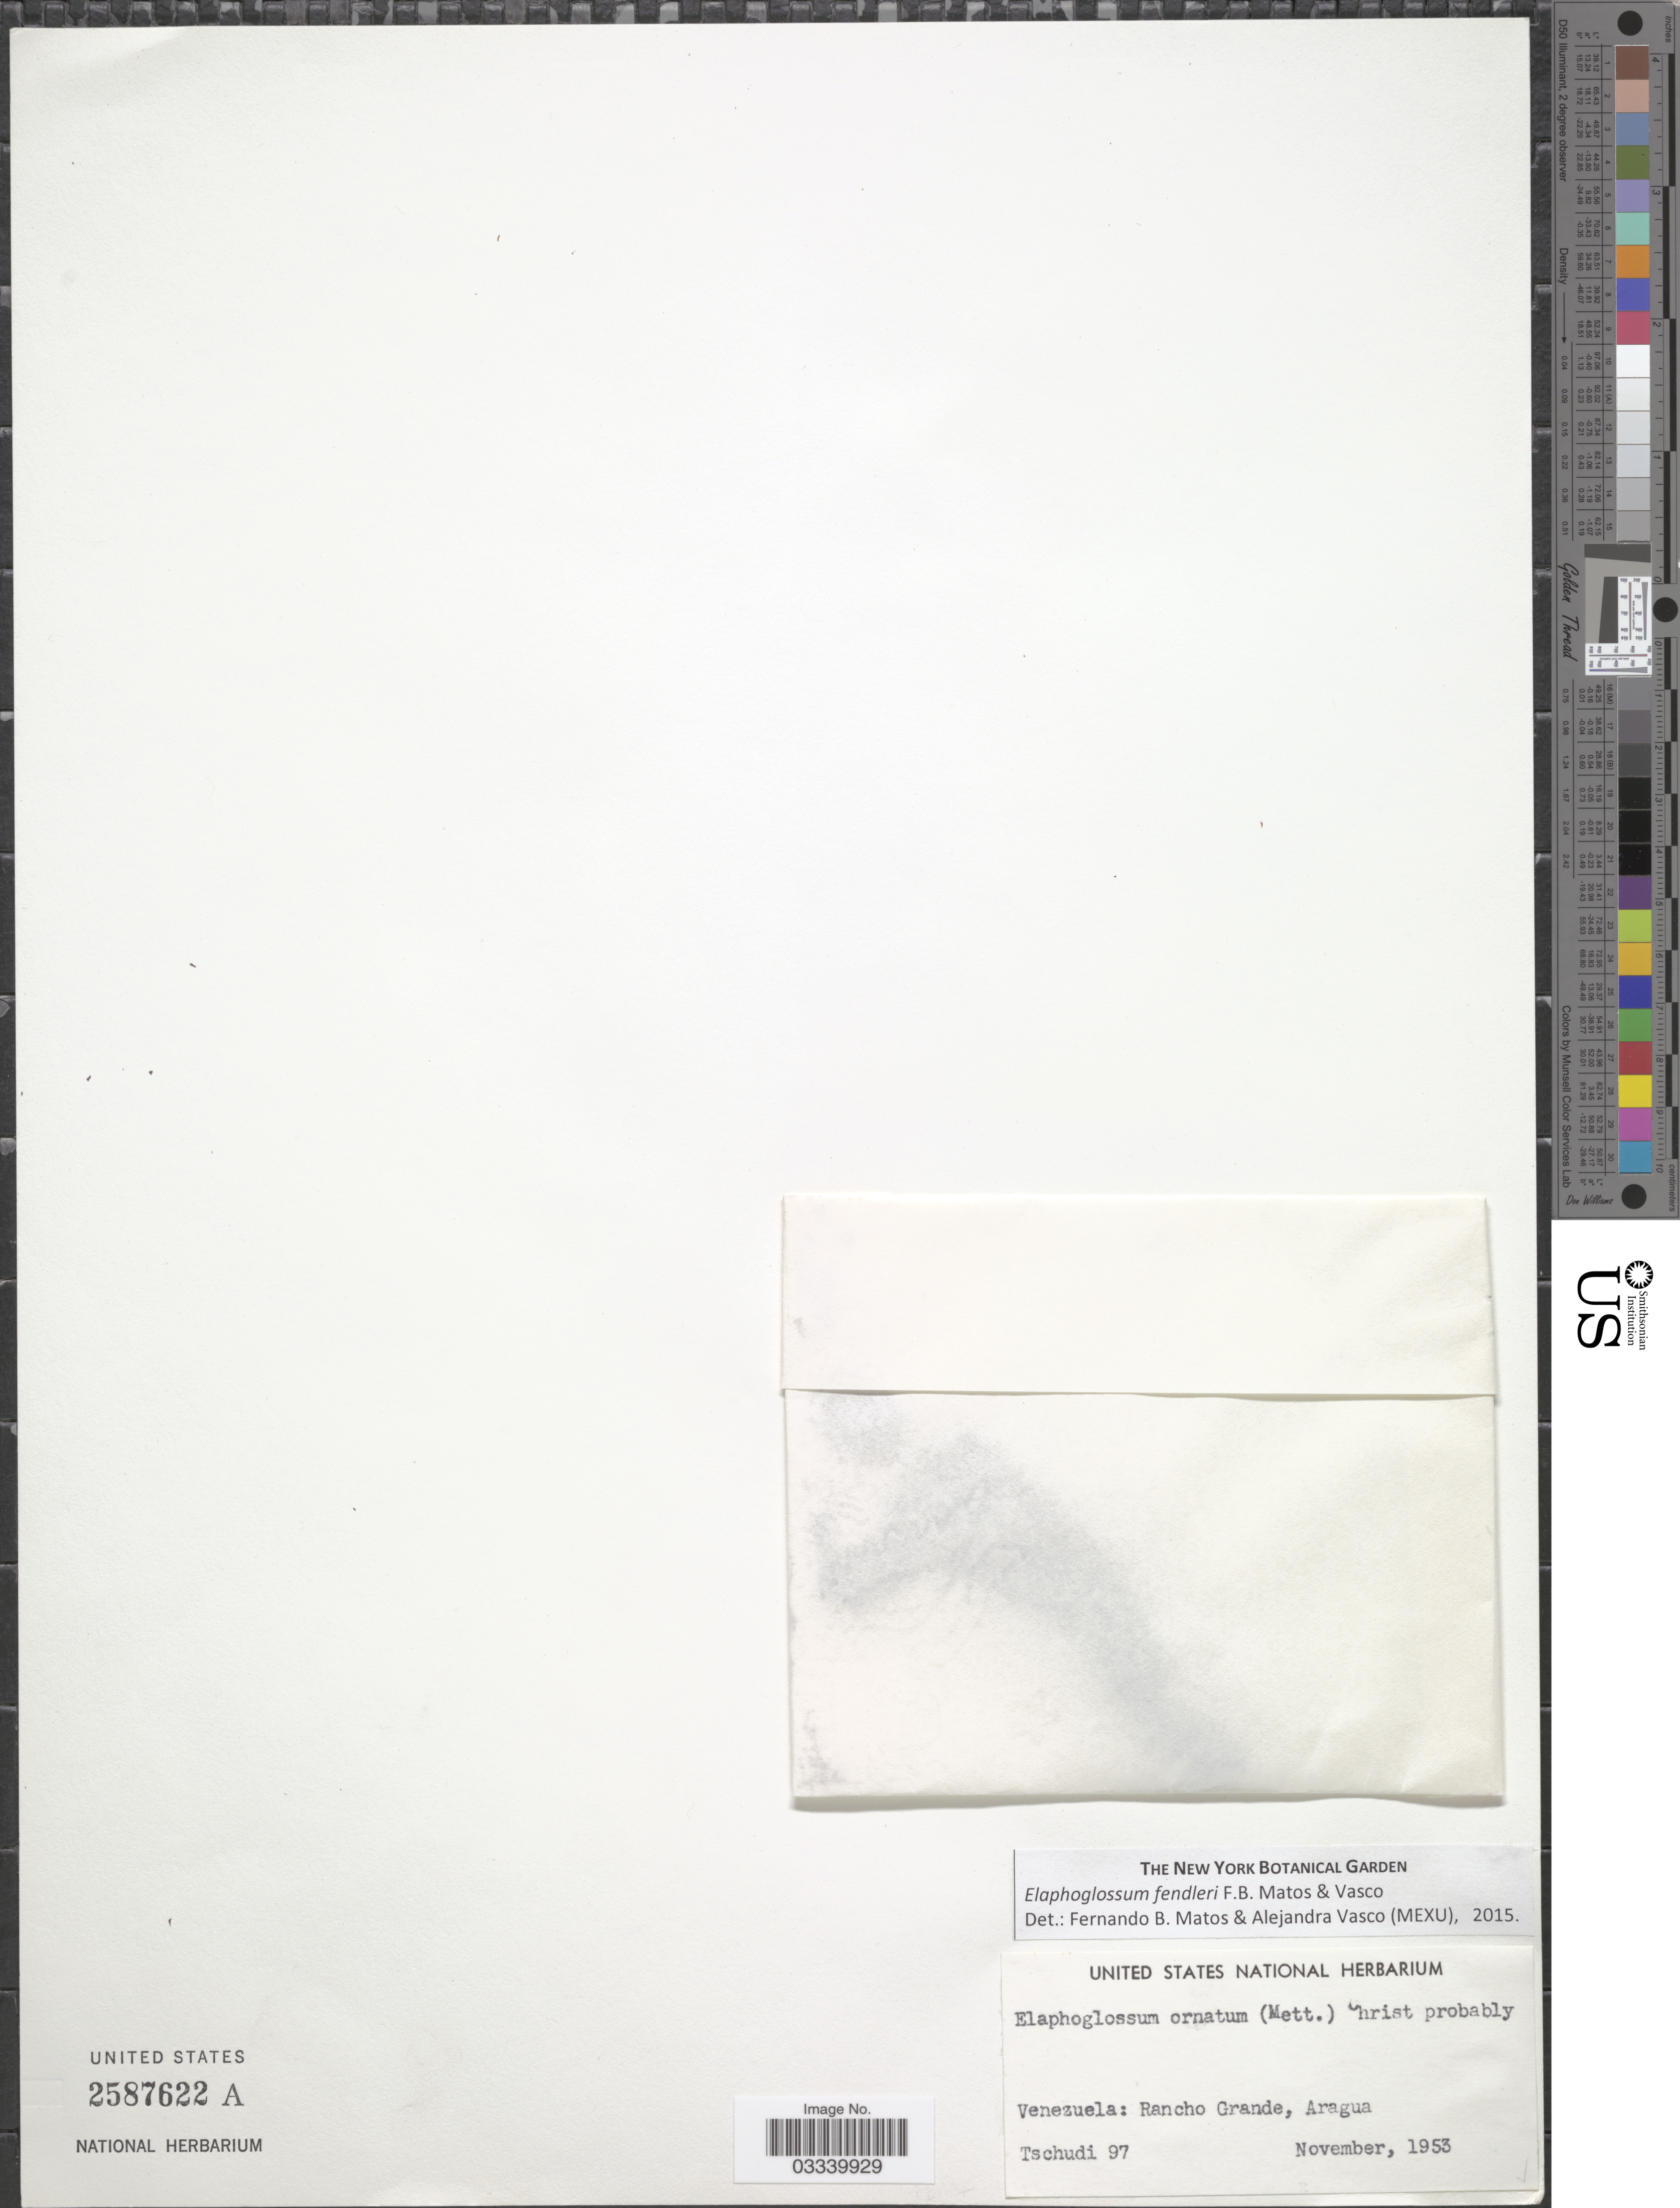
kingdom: Plantae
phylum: Tracheophyta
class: Polypodiopsida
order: Polypodiales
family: Dryopteridaceae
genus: Elaphoglossum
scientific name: Elaphoglossum fendleri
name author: F.B. Matos & A. Vasco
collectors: Tschudi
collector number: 97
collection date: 1953-11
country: Venezuela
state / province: Aragua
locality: Rancho Grande.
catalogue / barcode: US 2587622A